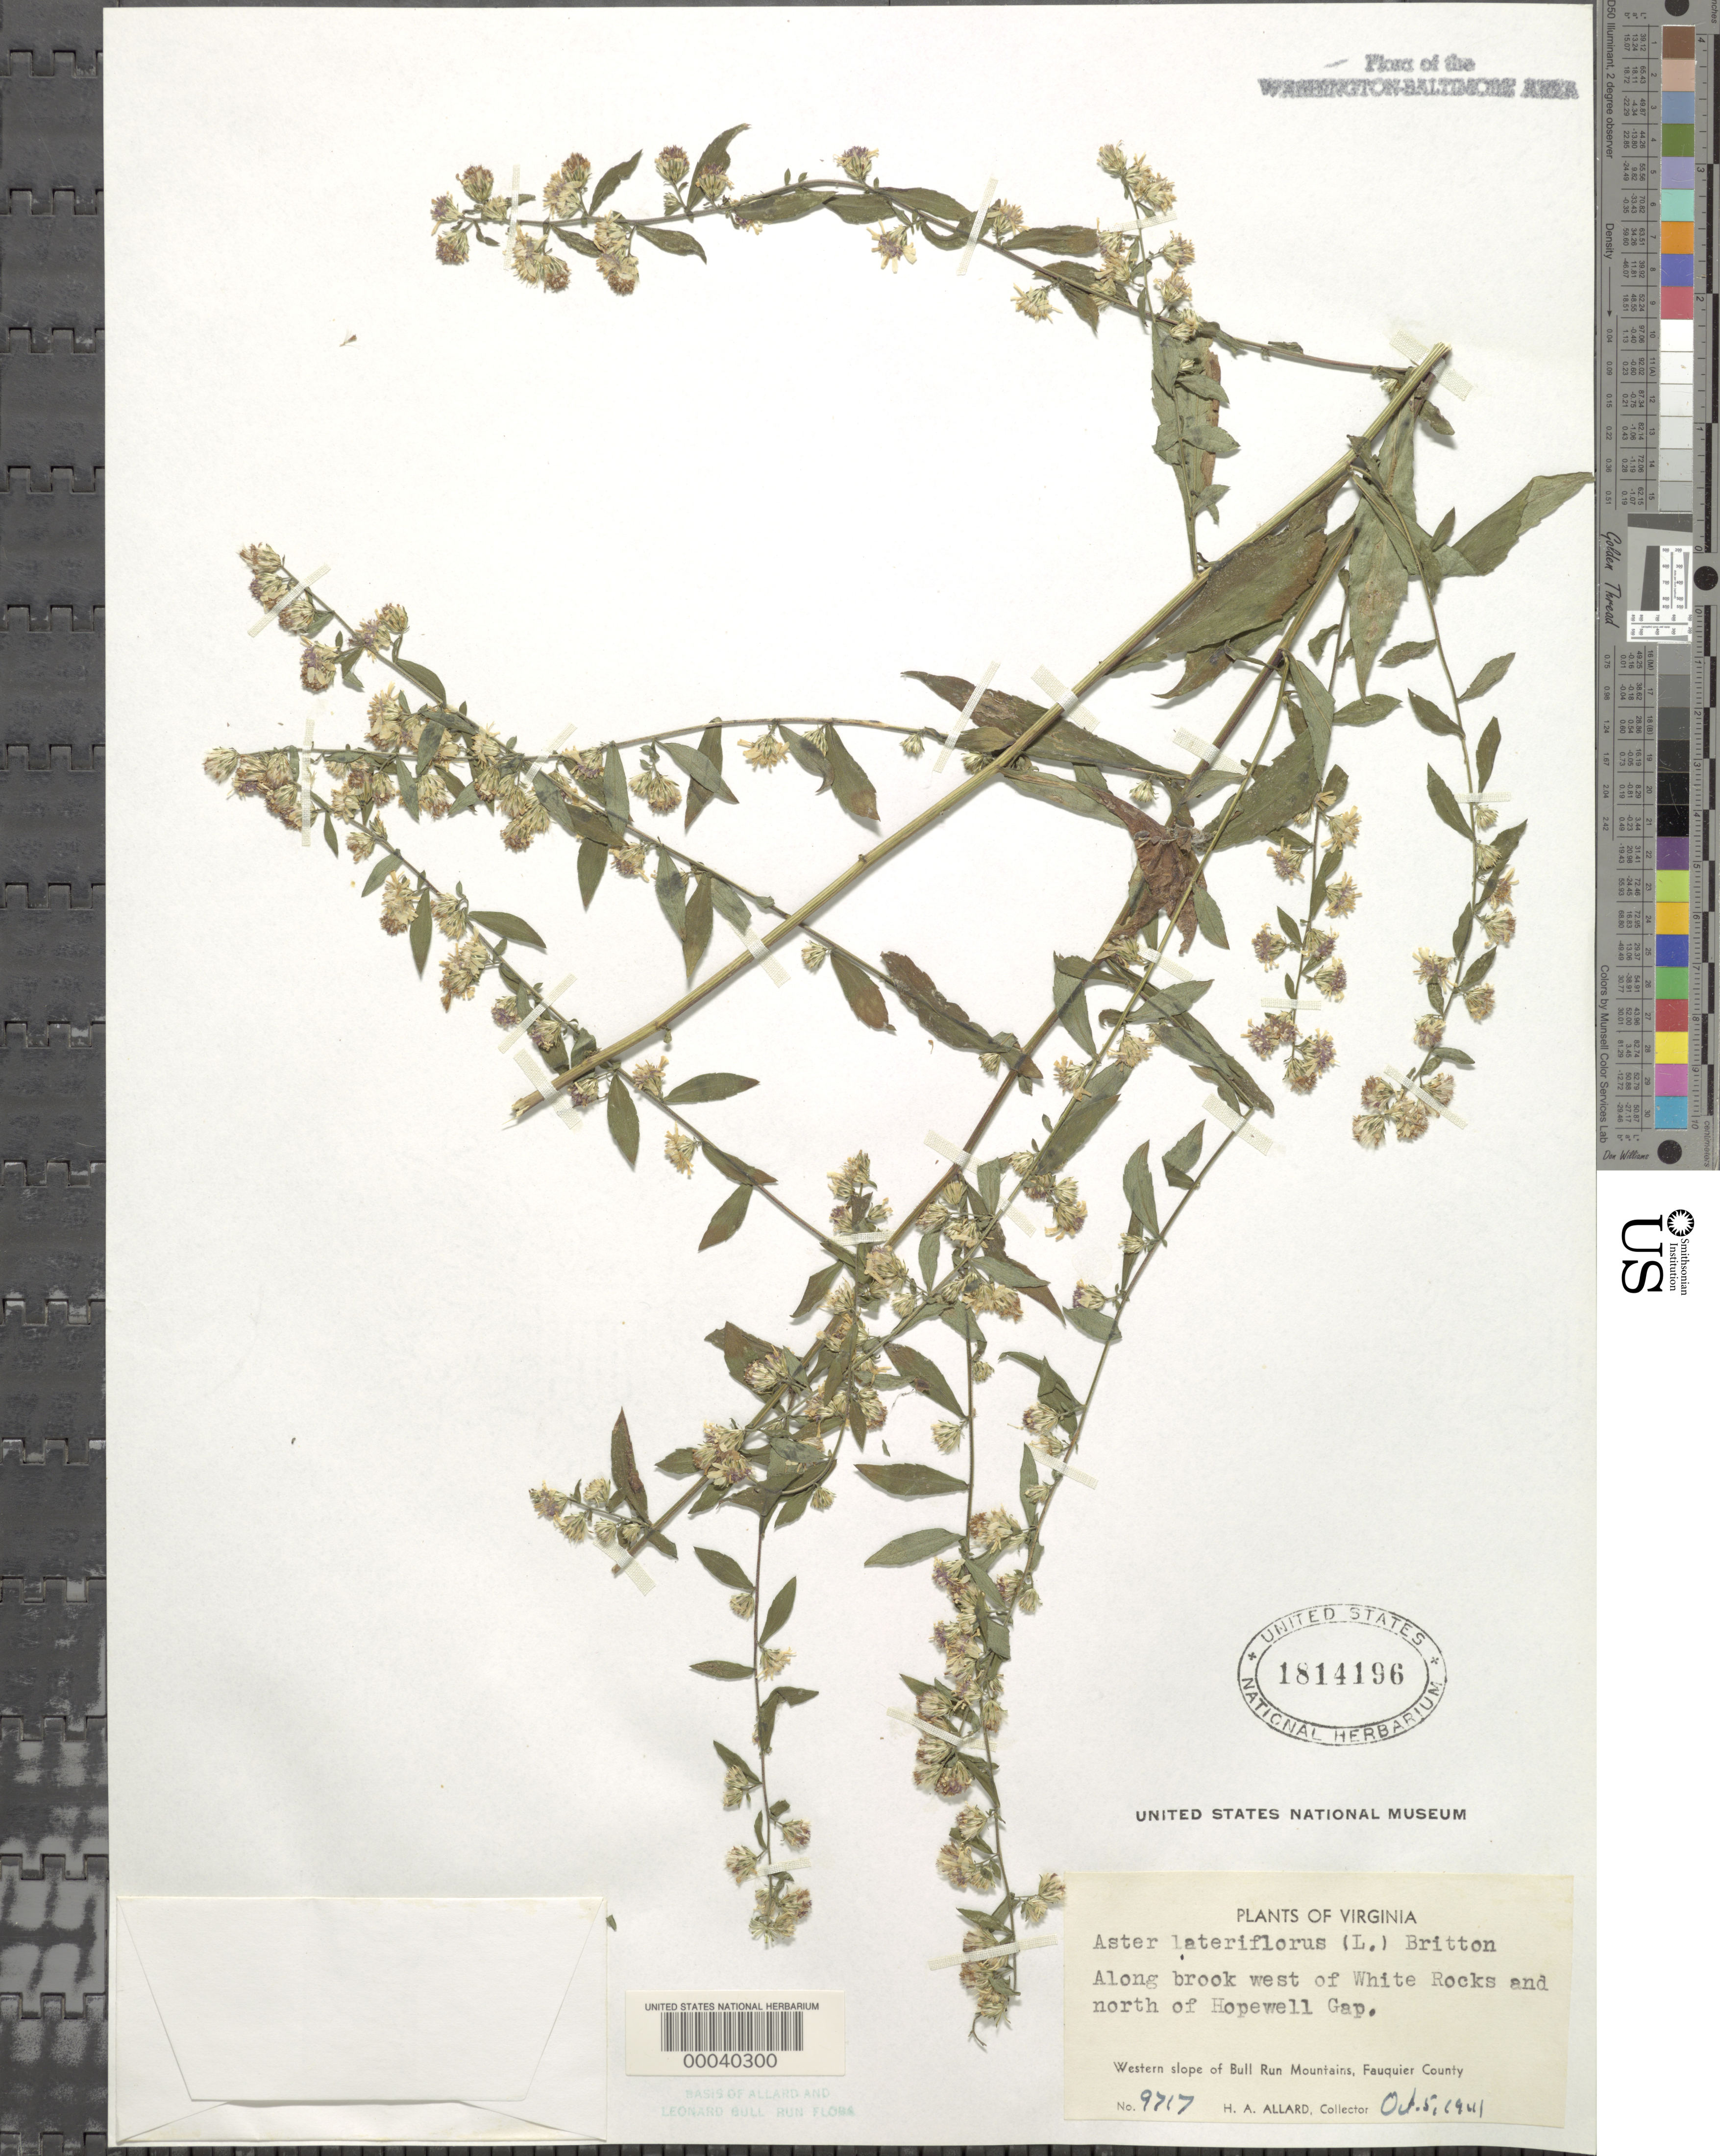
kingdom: Plantae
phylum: Tracheophyta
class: Magnoliopsida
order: Asterales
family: Asteraceae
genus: Symphyotrichum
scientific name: Symphyotrichum lateriflorum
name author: (L.) Á. Löve & D. Löve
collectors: H. A. Allard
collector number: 9717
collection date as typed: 05 Oct 1941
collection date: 1941-10-05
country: United States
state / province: Virginia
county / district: Fauquier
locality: North of Hopewell Gap and west of White Rocks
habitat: Along brook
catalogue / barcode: US 1814196